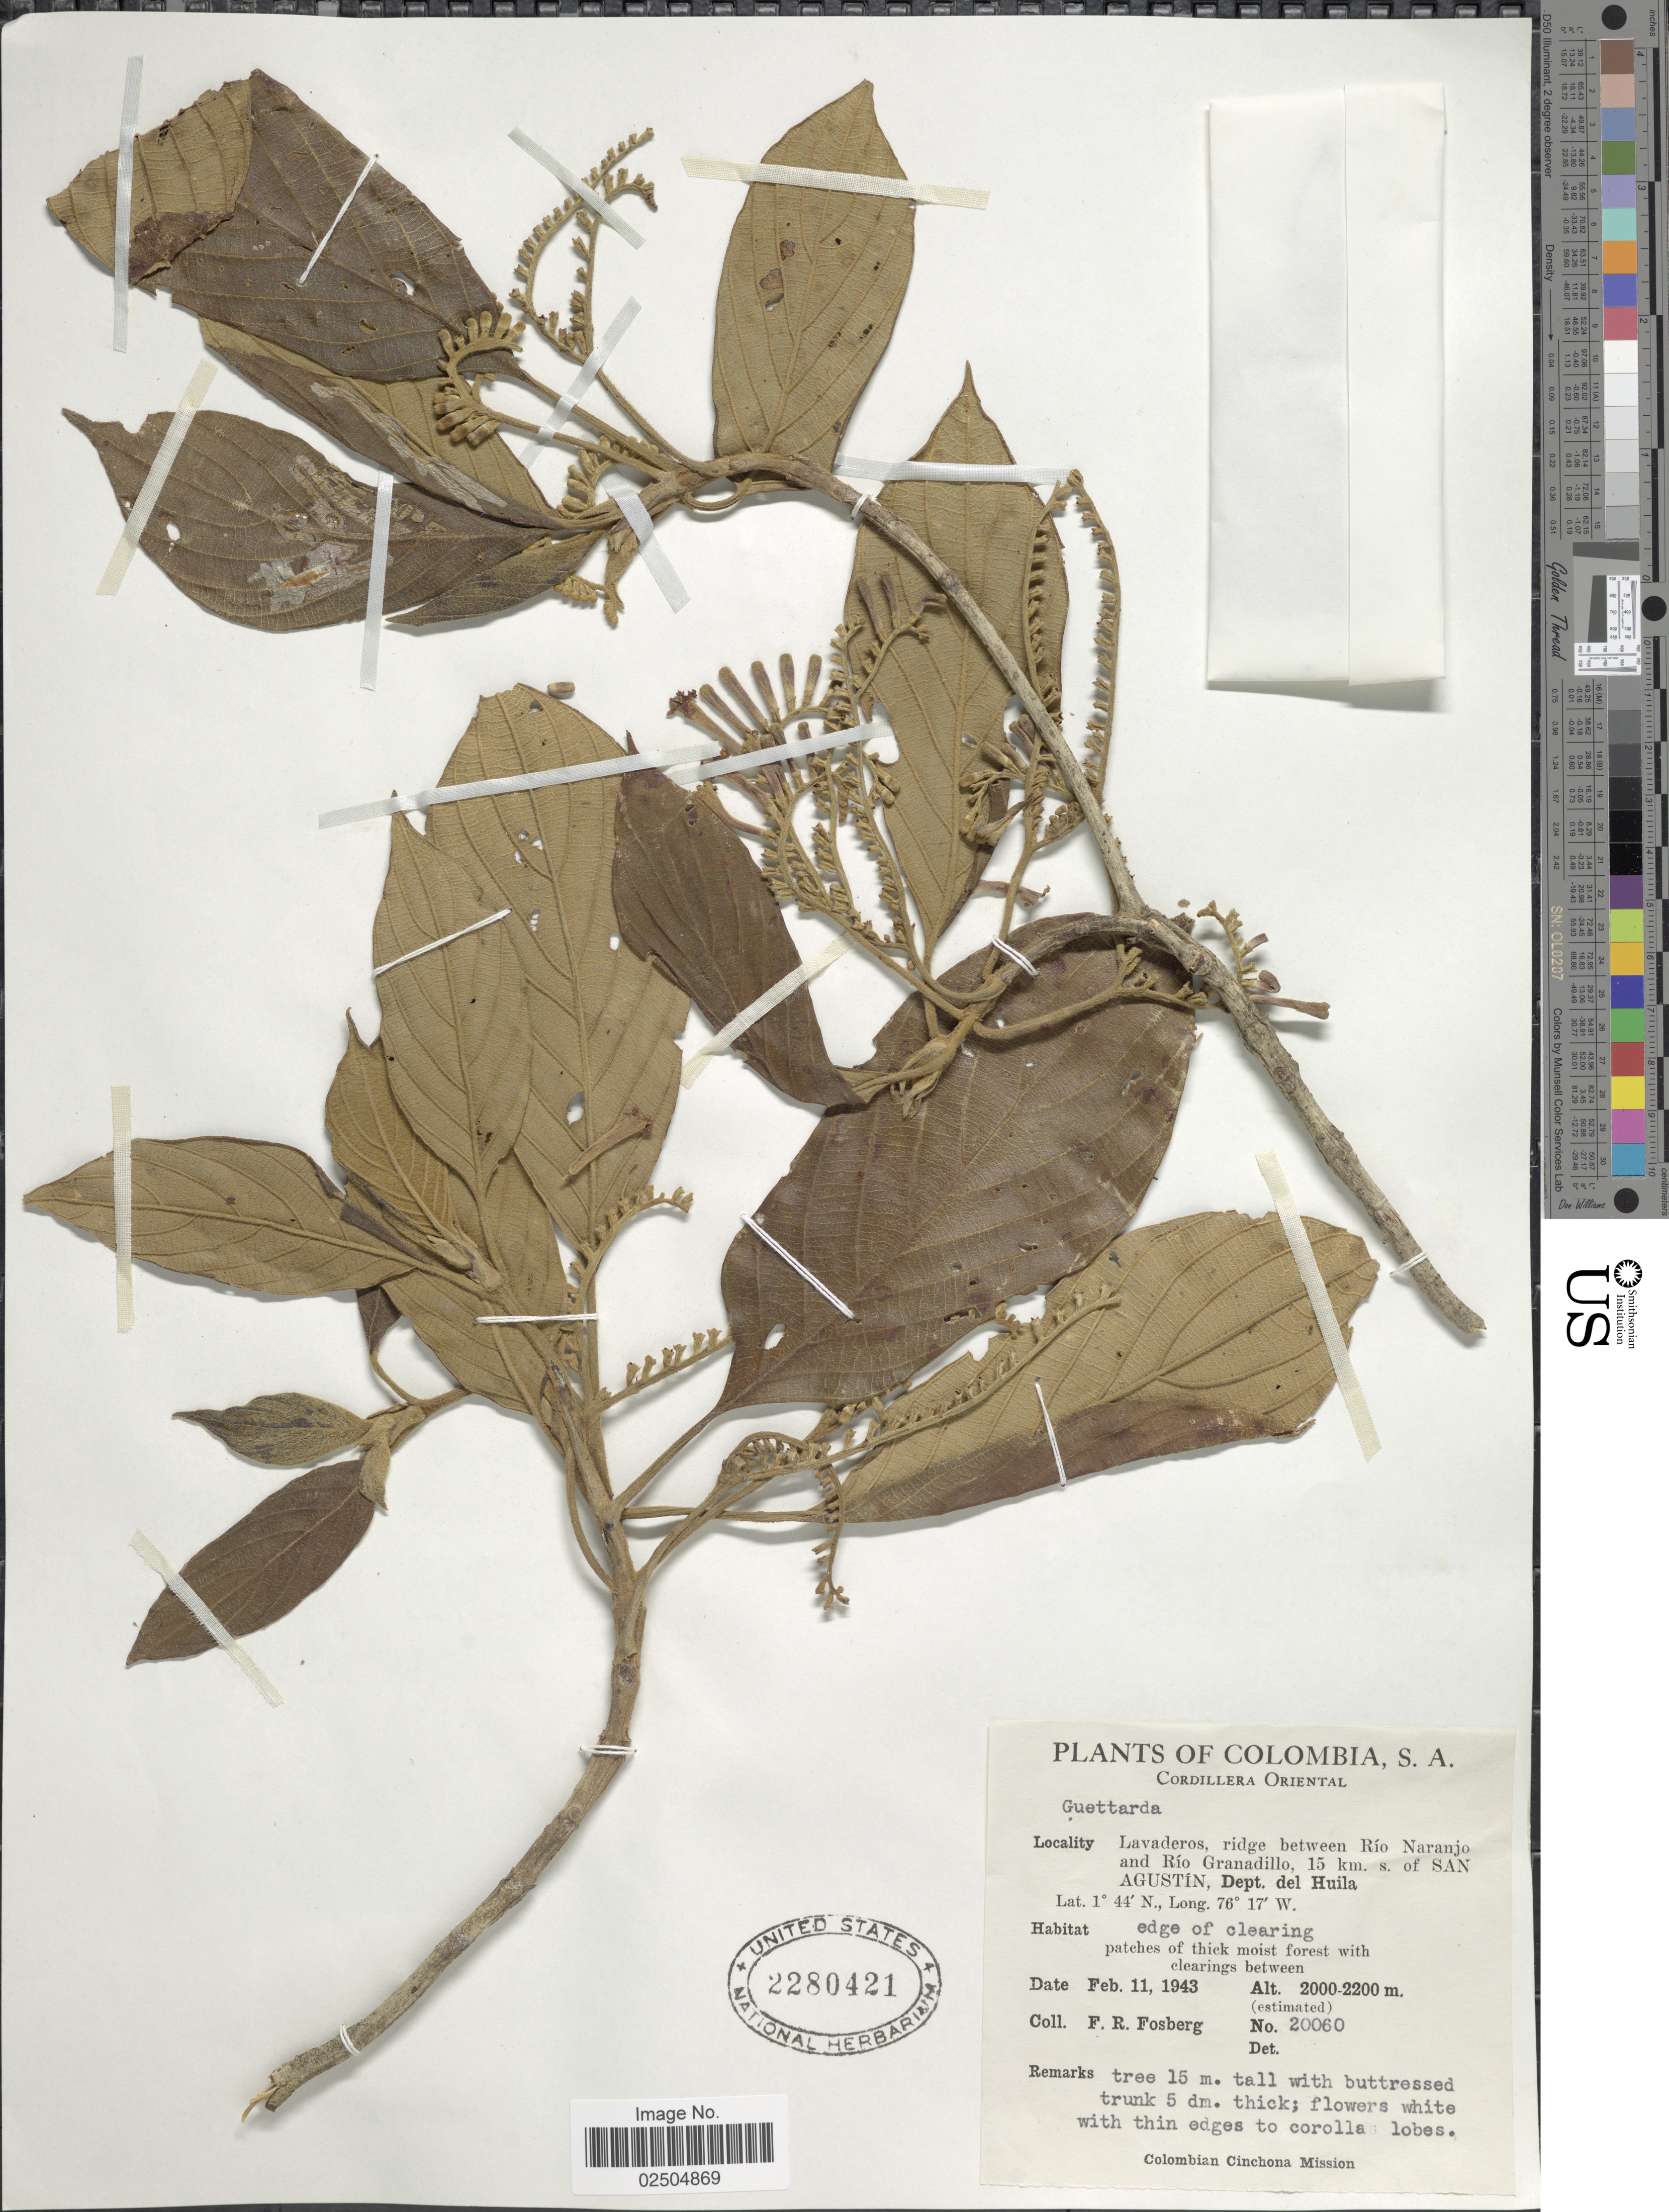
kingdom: Plantae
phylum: Tracheophyta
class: Magnoliopsida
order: Gentianales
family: Rubiaceae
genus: Guettarda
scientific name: Guettarda sp.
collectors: F. R. Fosberg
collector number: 20060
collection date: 1943-02-11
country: Colombia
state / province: Huila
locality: Cordillera Oriental, Lavaderos, ridge between Rio Naranjo and Rio Granadillo, 15 km. s. of San Agustin, Dept. del Huila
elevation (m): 2000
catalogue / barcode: US 2280421